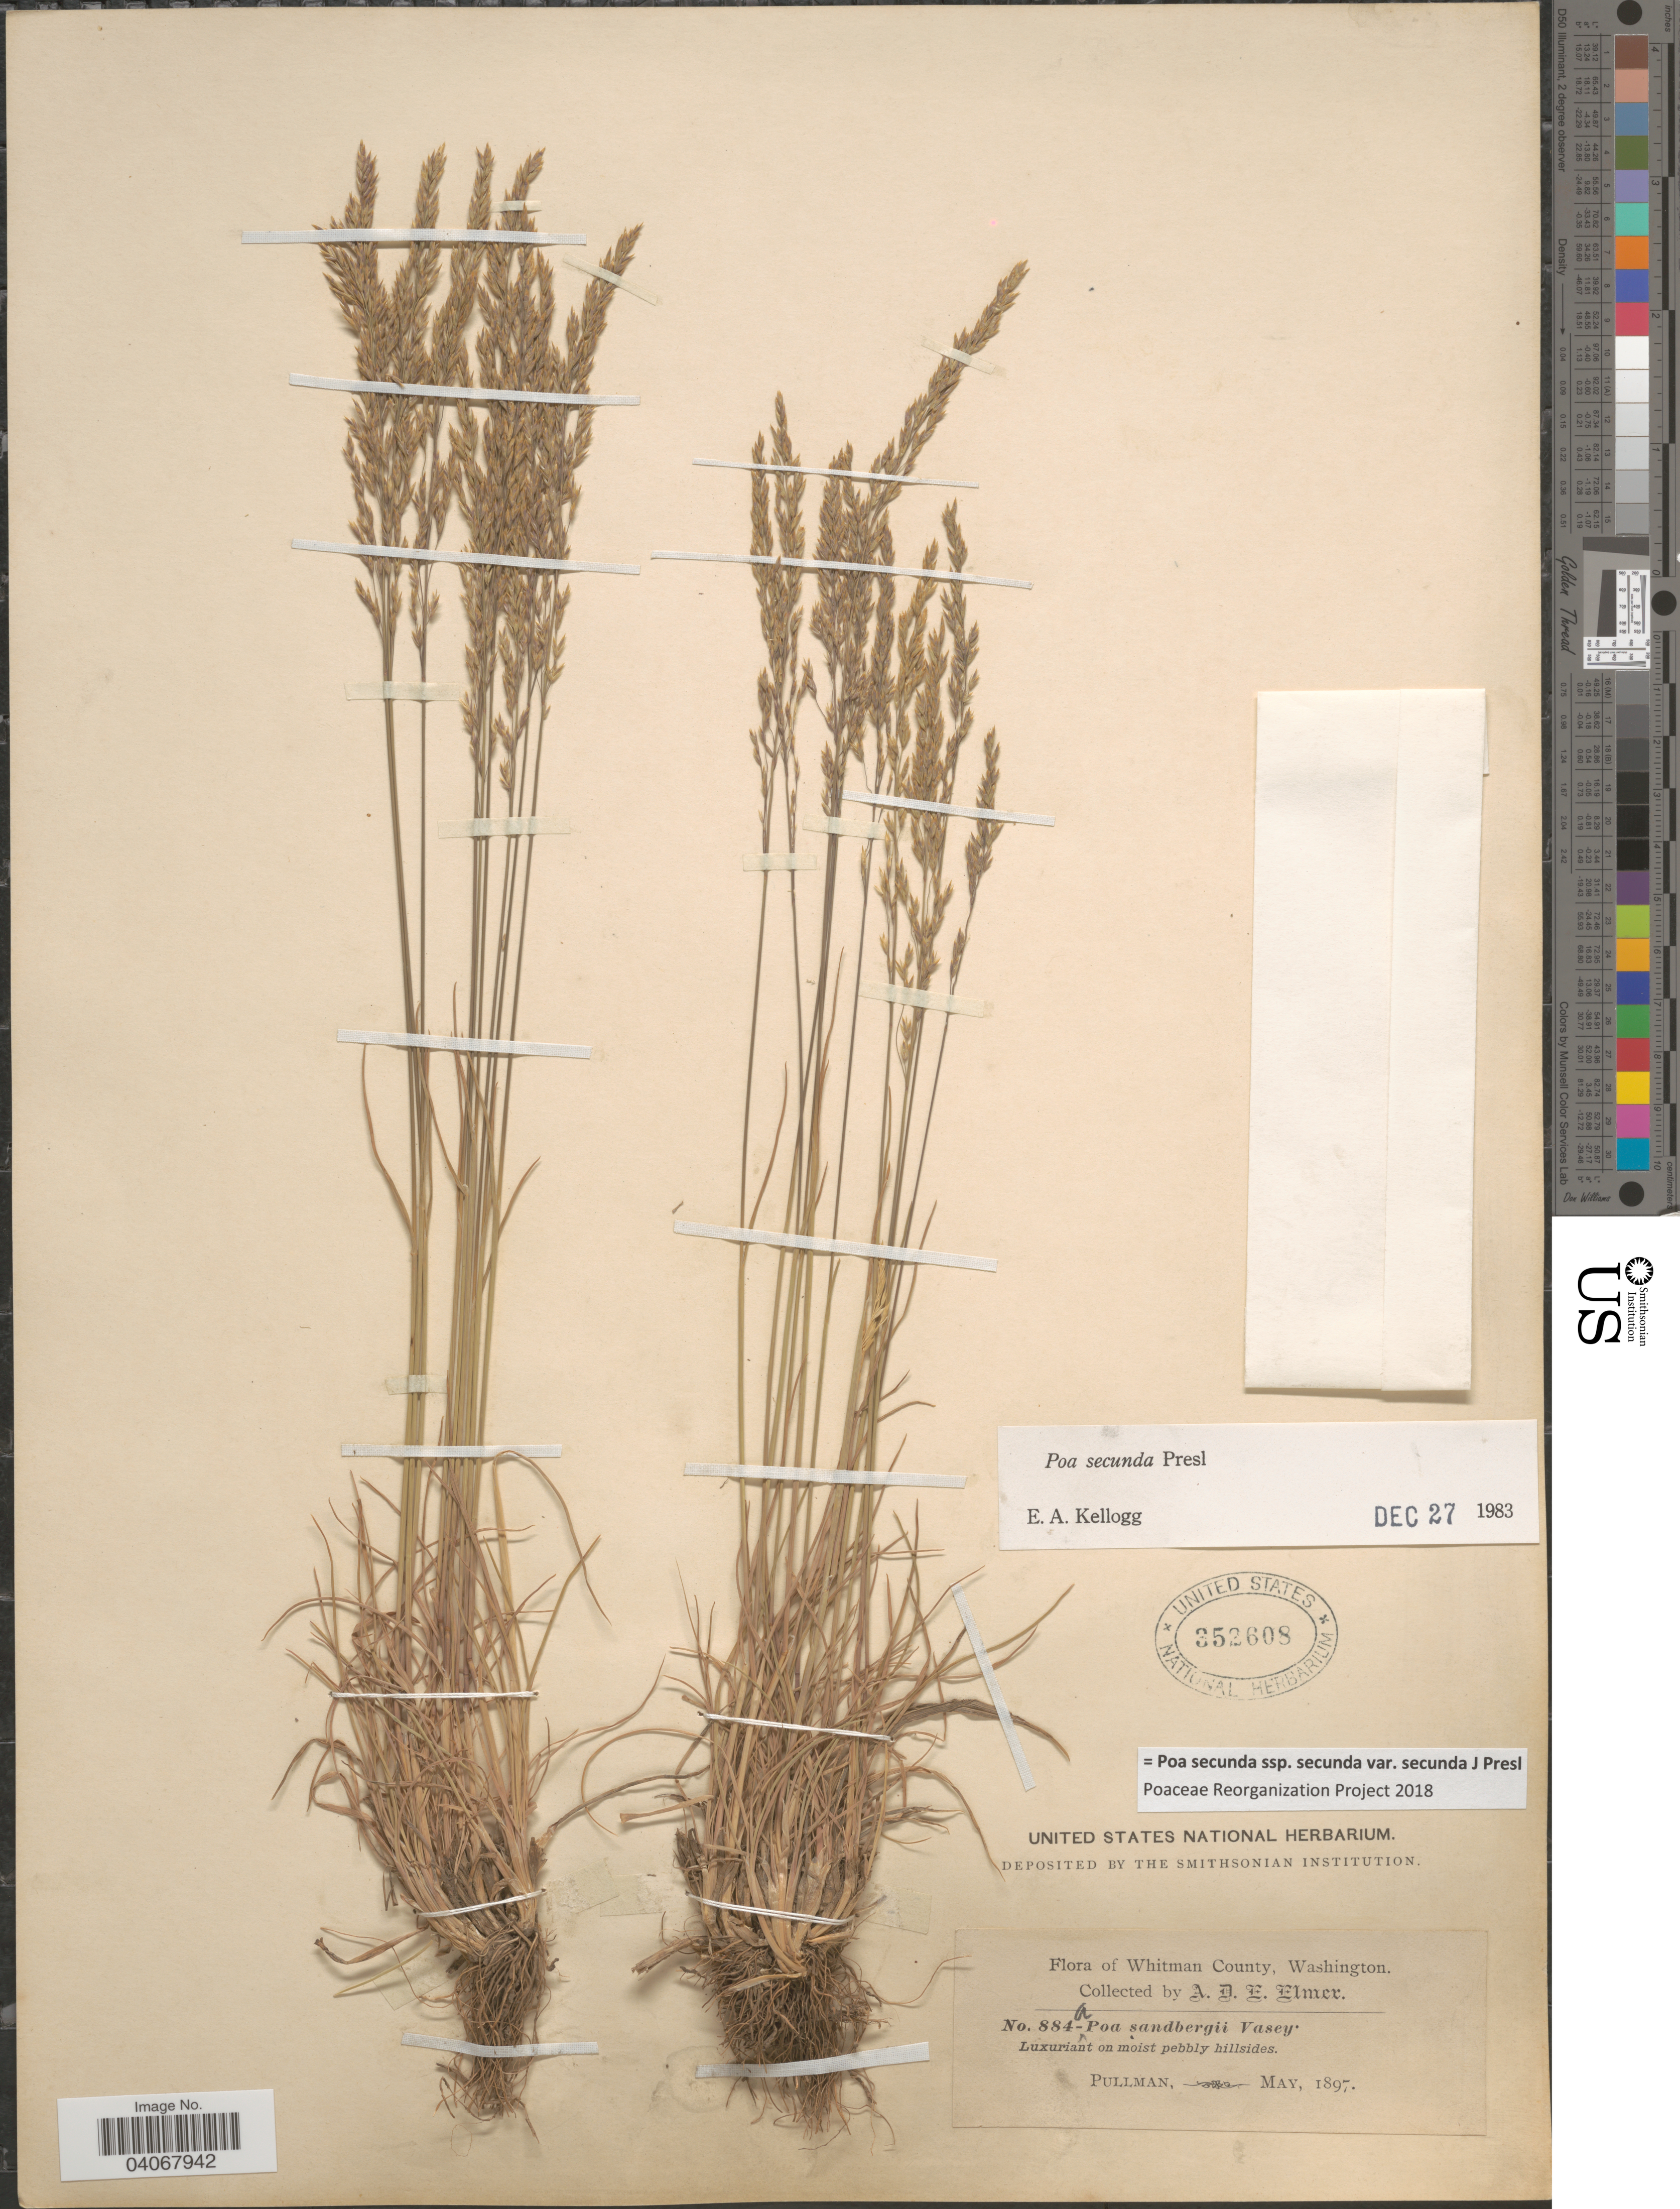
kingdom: Plantae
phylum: Tracheophyta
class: Liliopsida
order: Poales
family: Poaceae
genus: Poa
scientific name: Poa secunda subsp. secunda var. secunda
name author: J. Presl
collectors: A. D. E. Elmer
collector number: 884a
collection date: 1897-05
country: United States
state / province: Washington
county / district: Whitman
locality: Whitman County. Luxuriant on moist pebbly hillsides. Pullman.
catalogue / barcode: US 352608